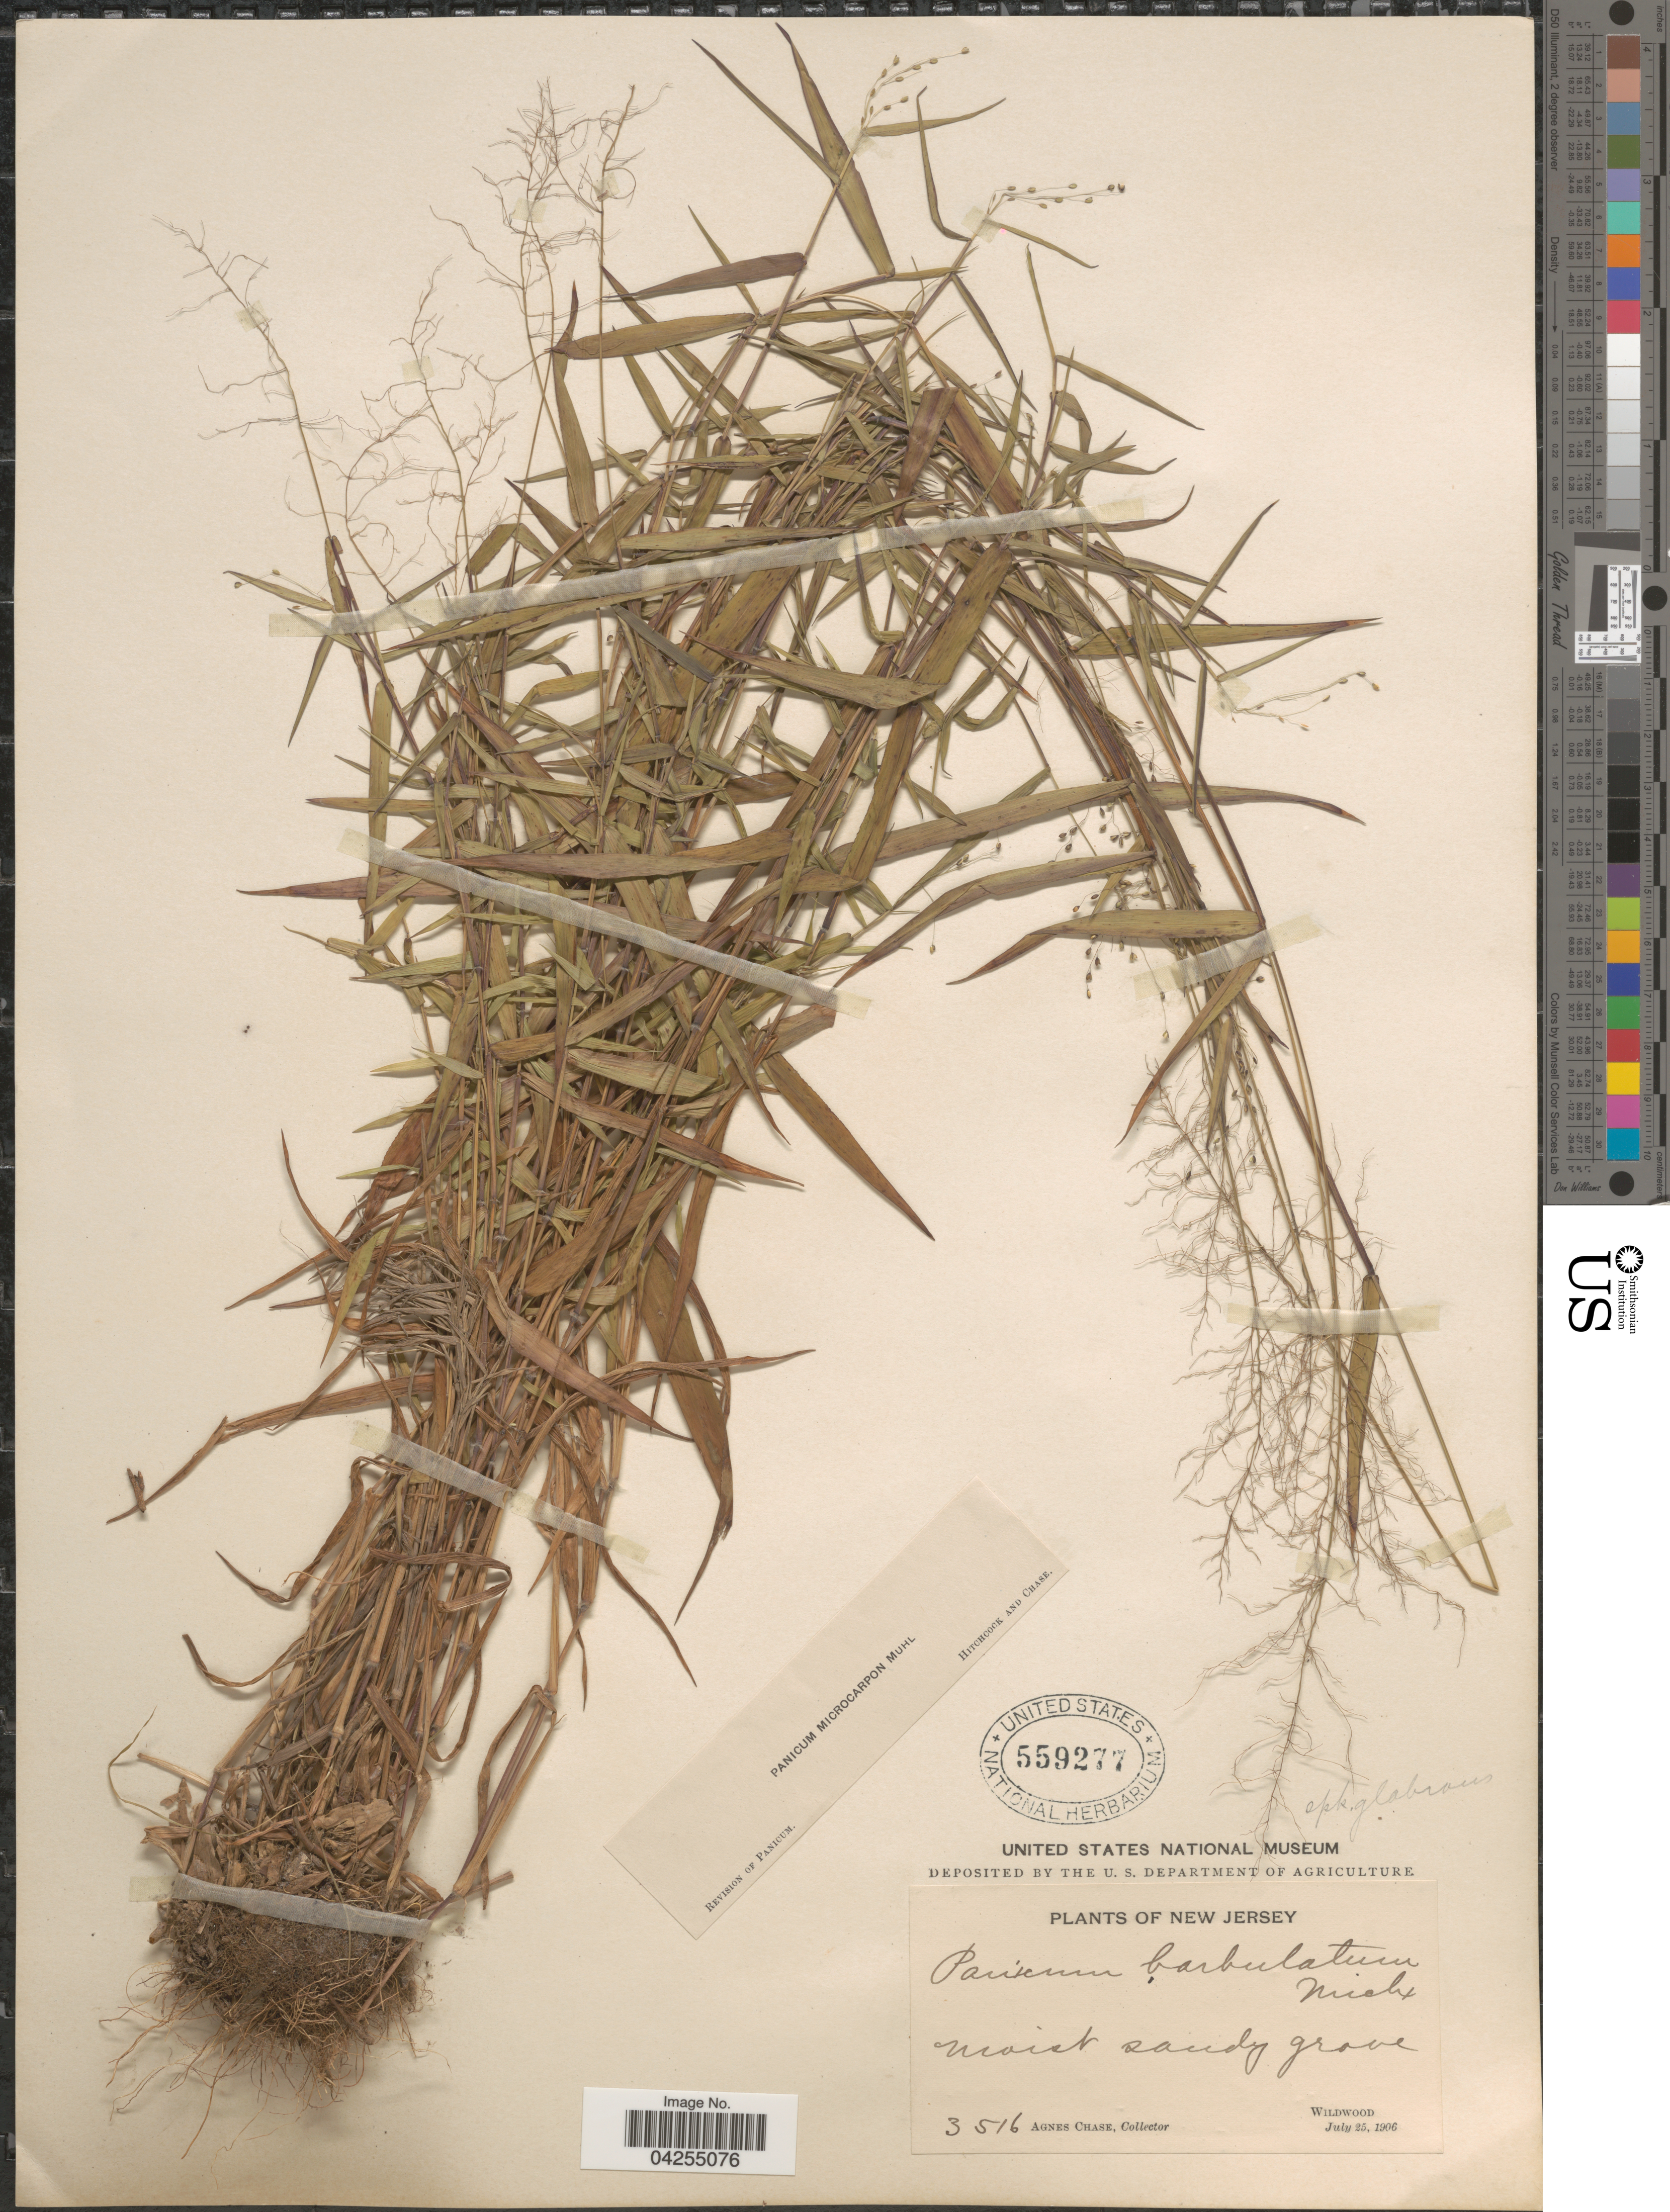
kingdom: Plantae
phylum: Tracheophyta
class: Liliopsida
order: Poales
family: Poaceae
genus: Dichanthelium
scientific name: Dichanthelium dichotomum var. dichotomum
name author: (L.) Gould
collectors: A. Chase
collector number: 3516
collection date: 1906-07-25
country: United States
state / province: New Jersey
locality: Moist sandy grove. Wildwood.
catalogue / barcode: US 559277